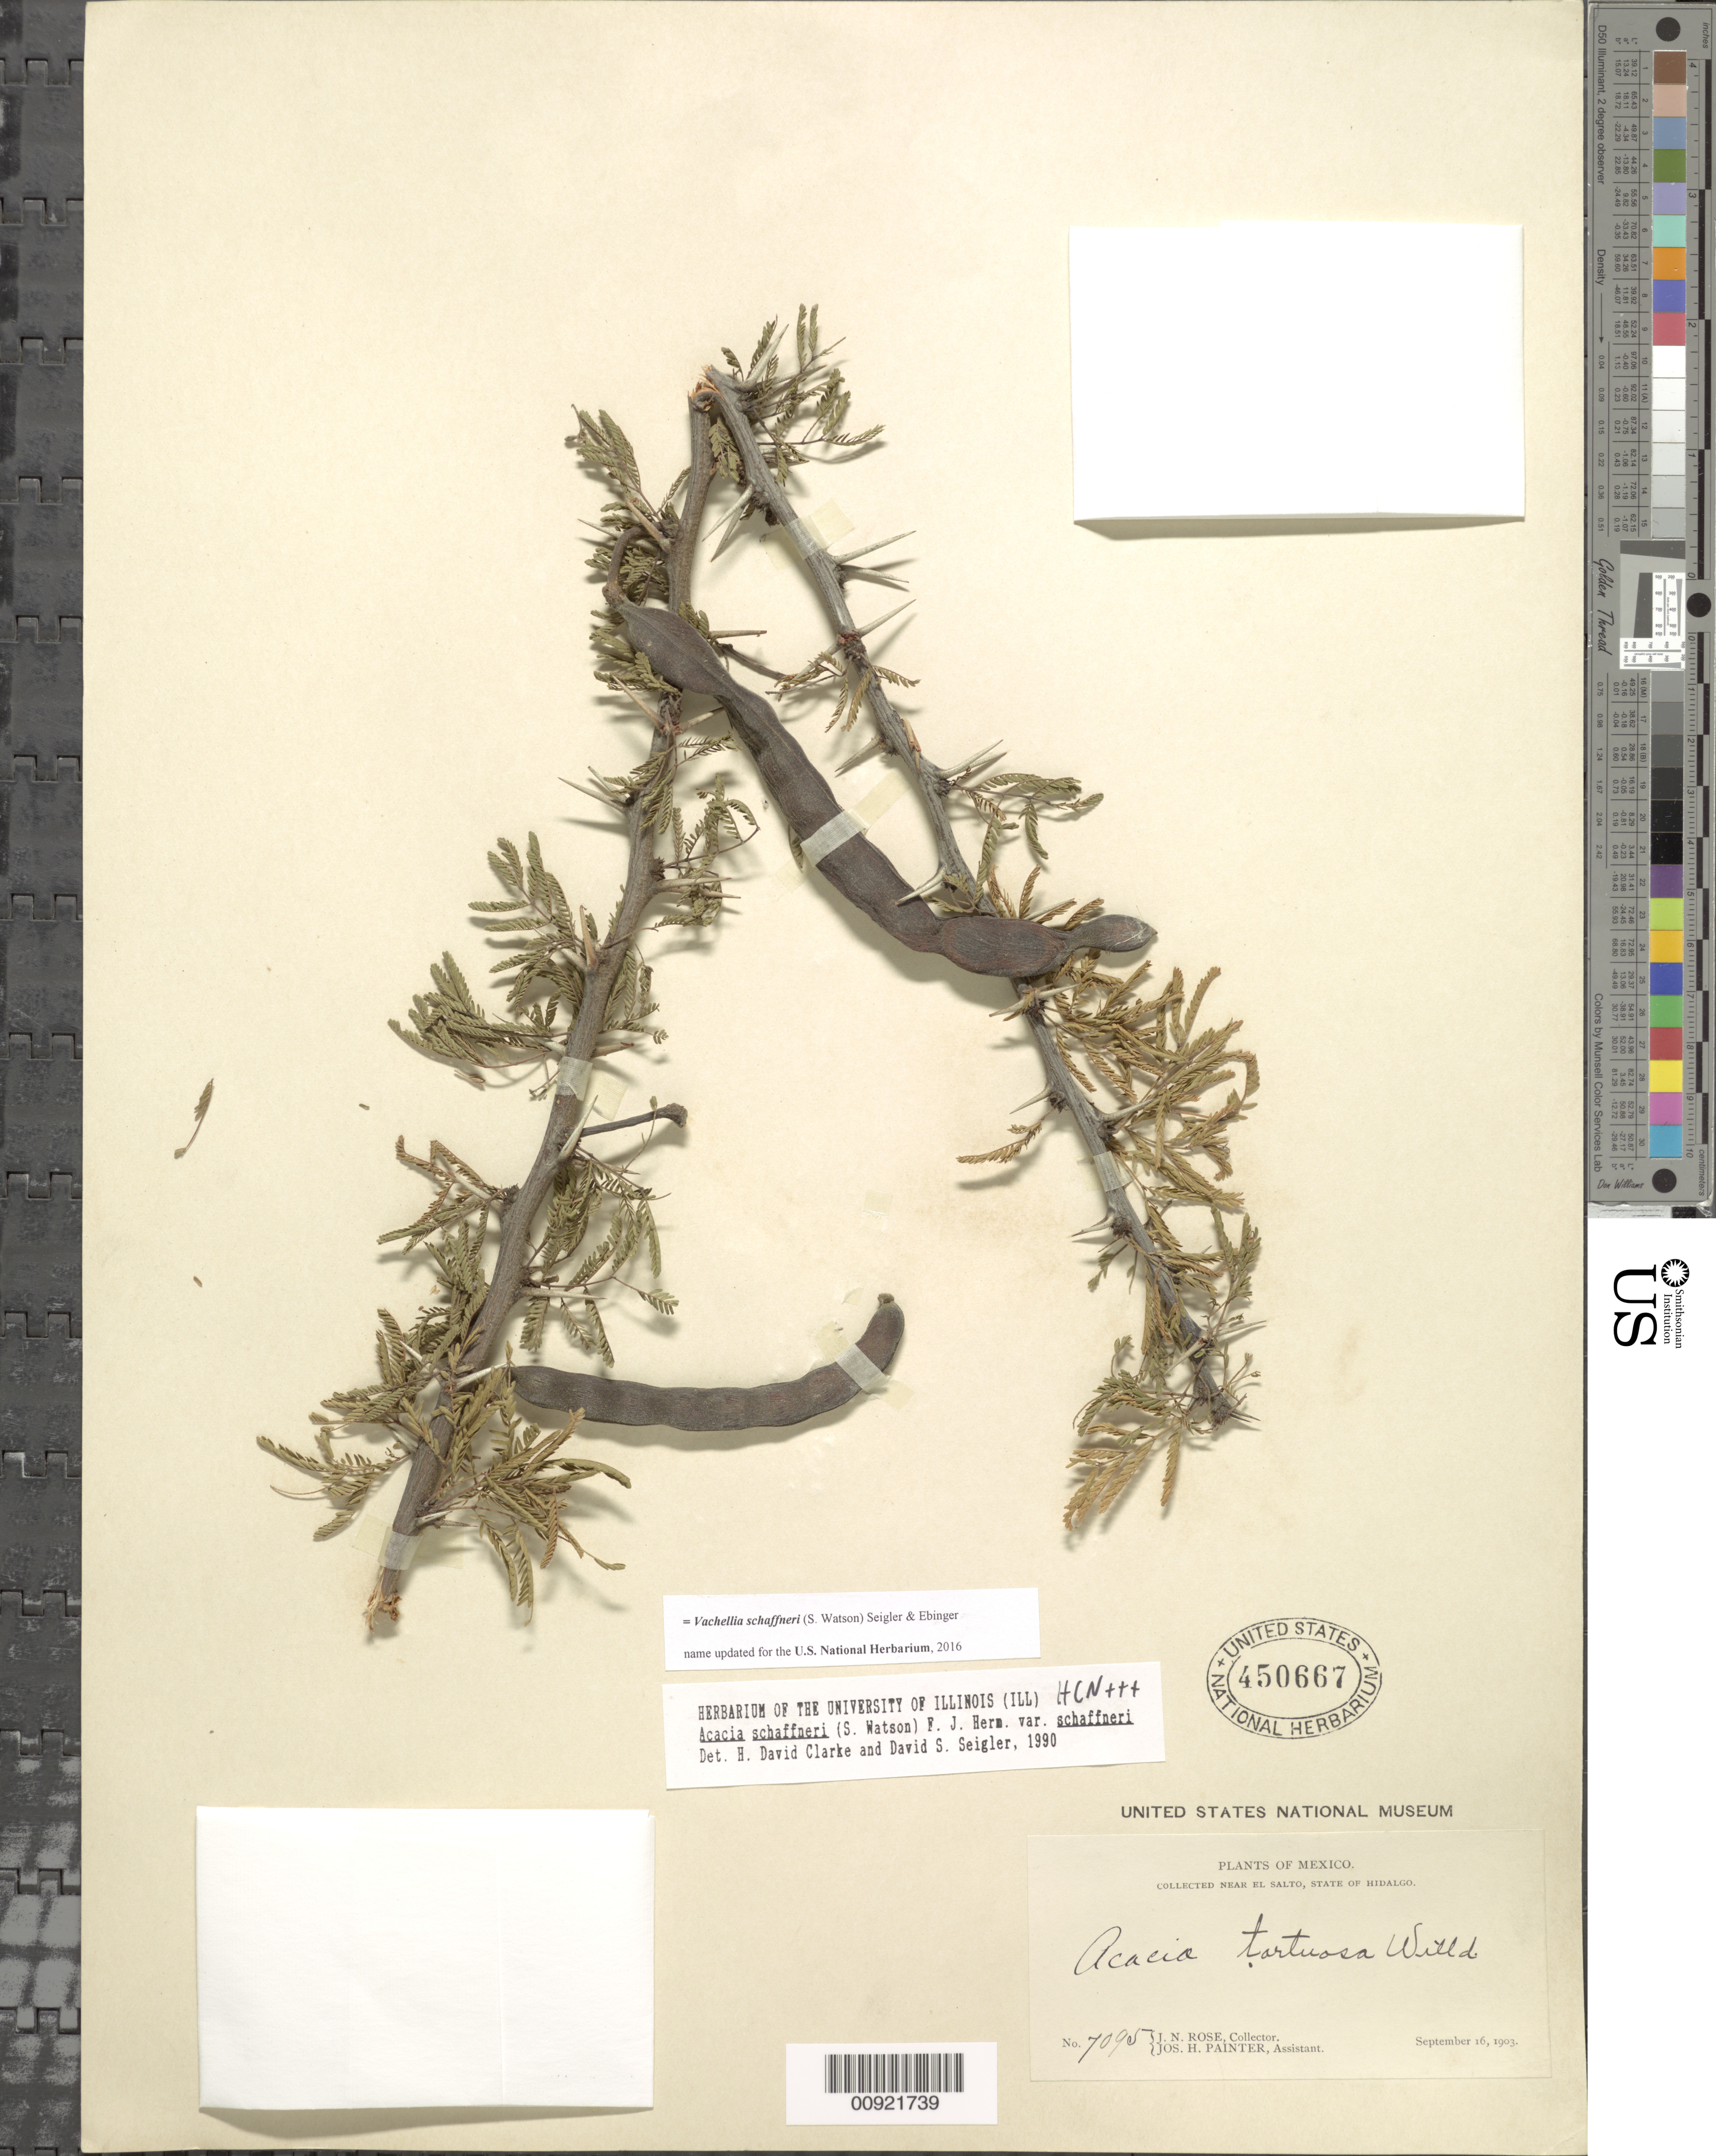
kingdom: Plantae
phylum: Tracheophyta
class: Magnoliopsida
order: Fabales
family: Fabaceae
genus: Vachellia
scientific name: Vachellia schaffneri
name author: (S. Watson) Seigler & Ebinger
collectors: J. N. Rose & J. H. Painter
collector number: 7095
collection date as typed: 16 Sep 1903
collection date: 1903-09-16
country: Mexico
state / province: Hidalgo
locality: Near El Salto, State of Hidalgo.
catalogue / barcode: US 450667